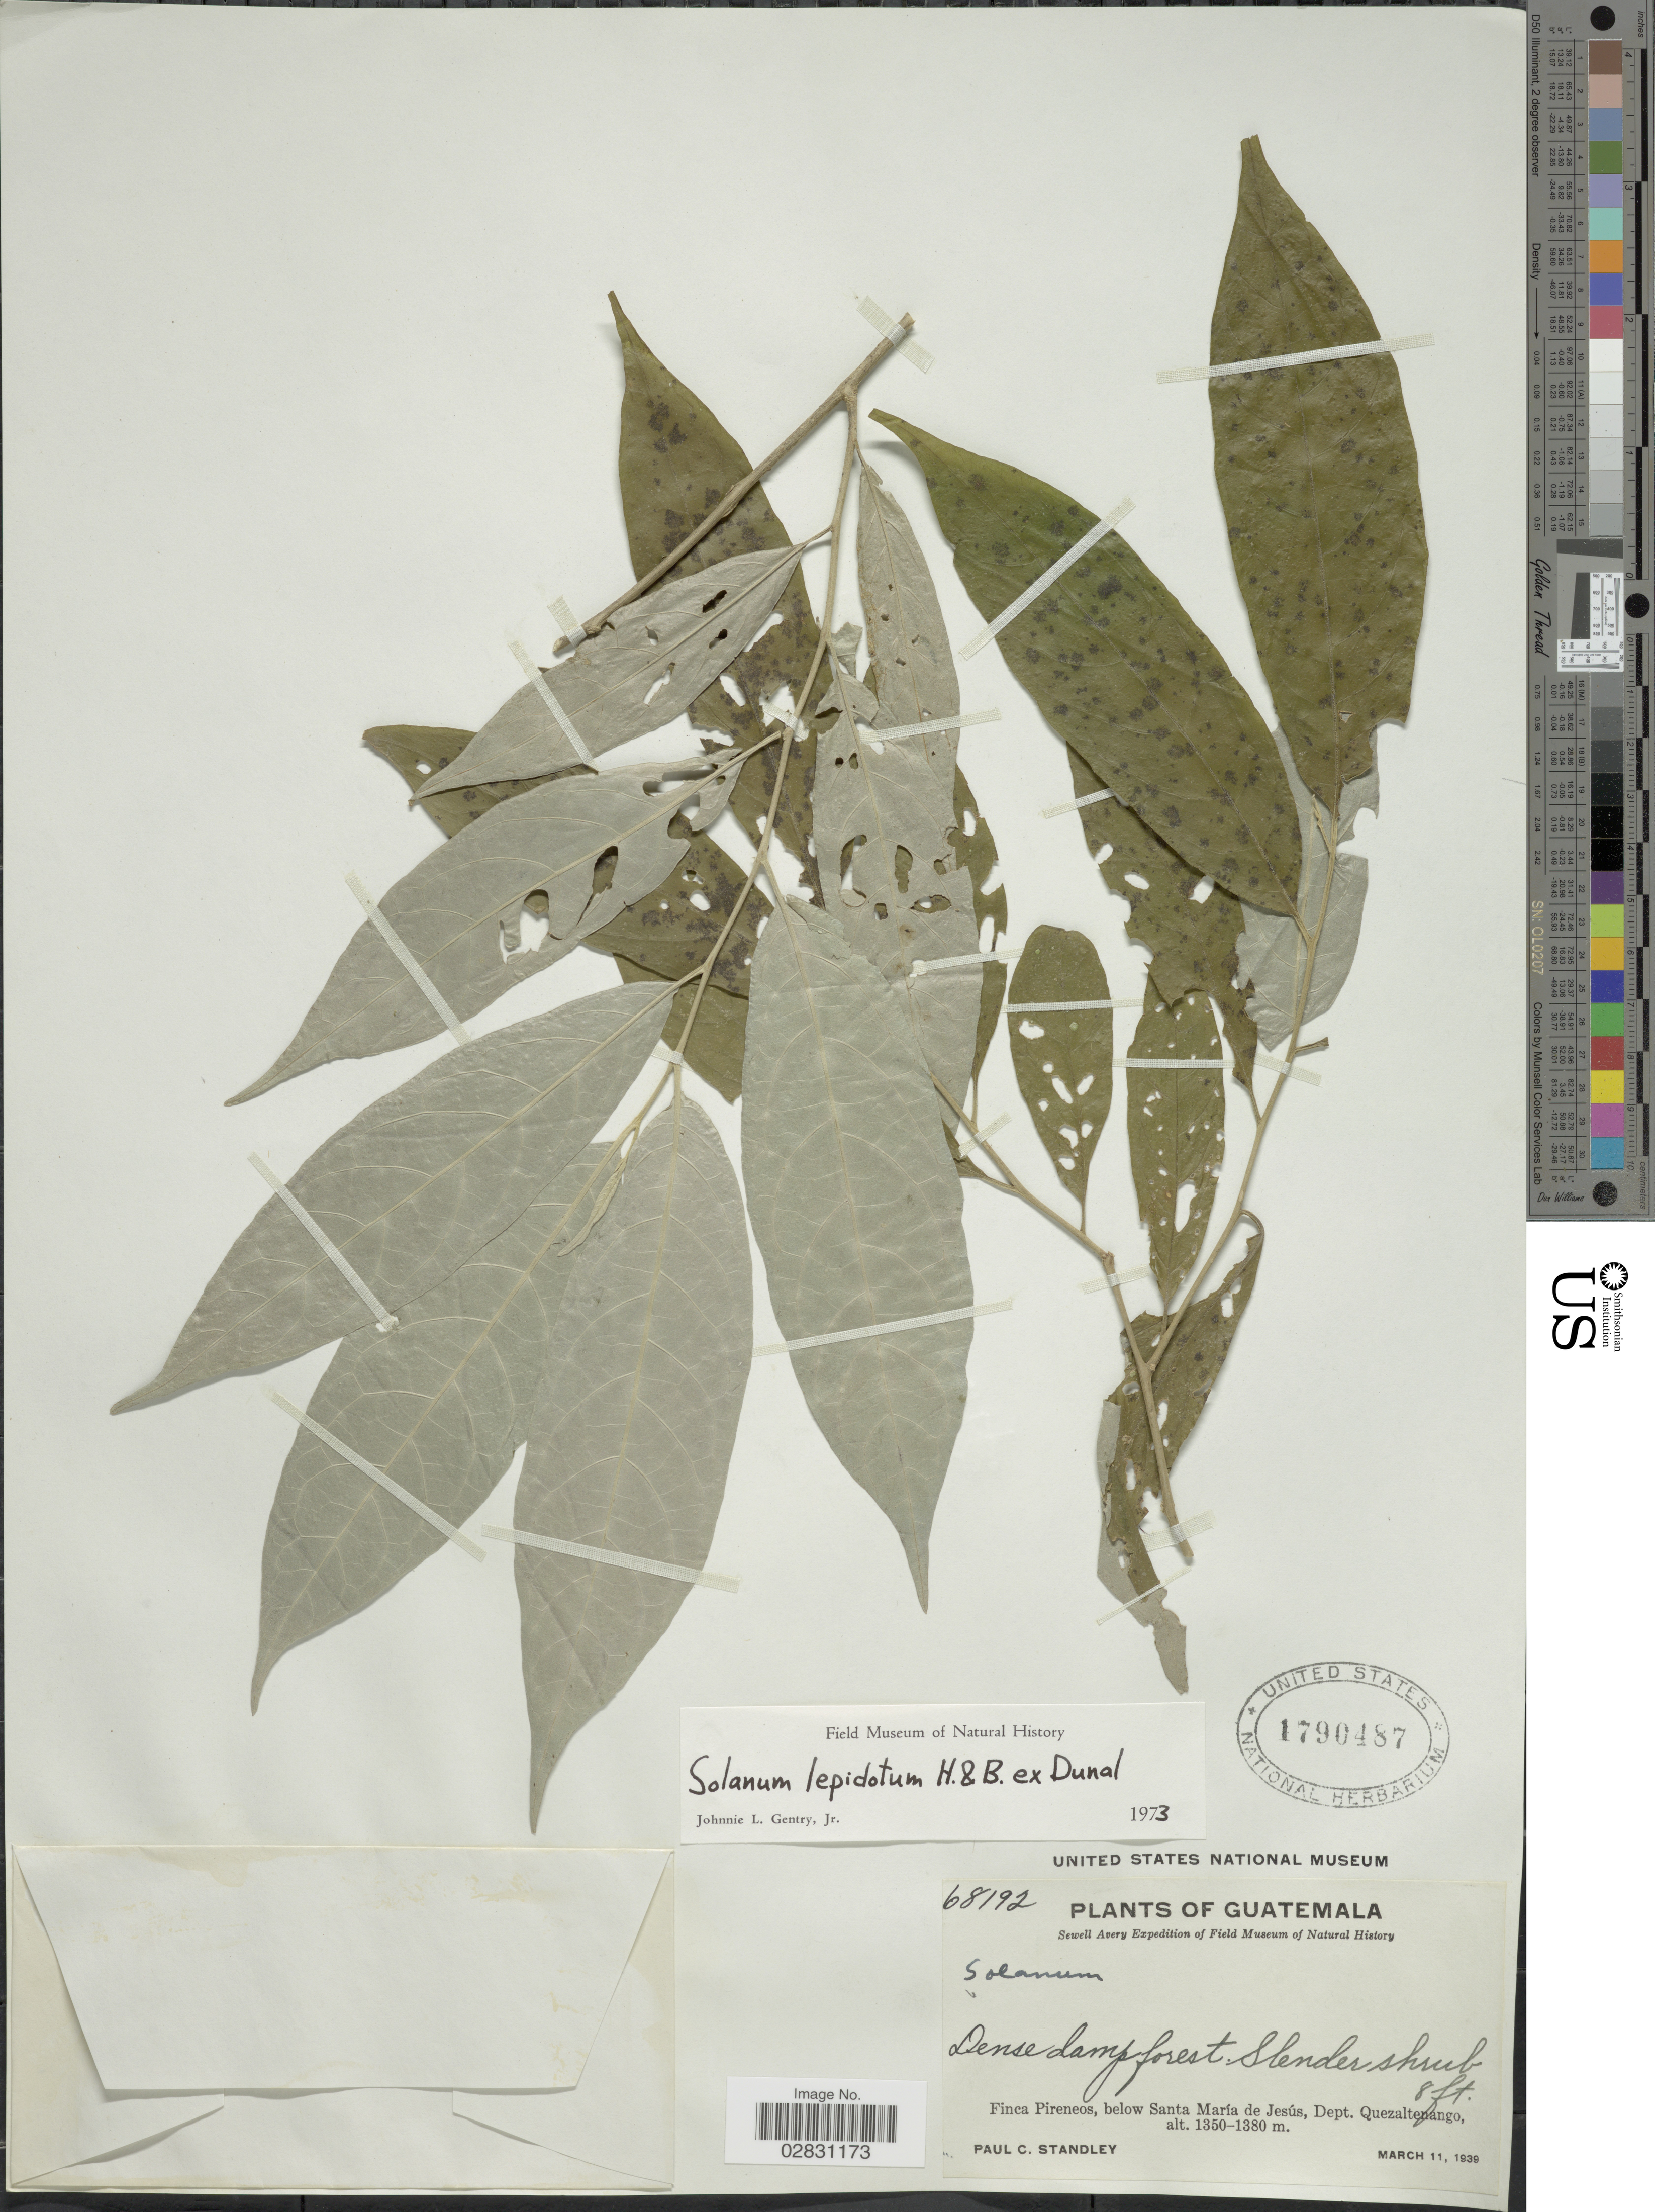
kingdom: Plantae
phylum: Tracheophyta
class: Magnoliopsida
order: Solanales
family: Solanaceae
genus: Solanum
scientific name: Solanum lepidotum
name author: Humb. & Bonpl. ex Dunal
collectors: P. C. Standley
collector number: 68192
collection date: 1939-03-11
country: Guatemala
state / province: Quetzaltenango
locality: Finca Pireneos, below Santa María de Jesús, Dept. Quezaltenango.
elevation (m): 1350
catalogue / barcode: US 1790487